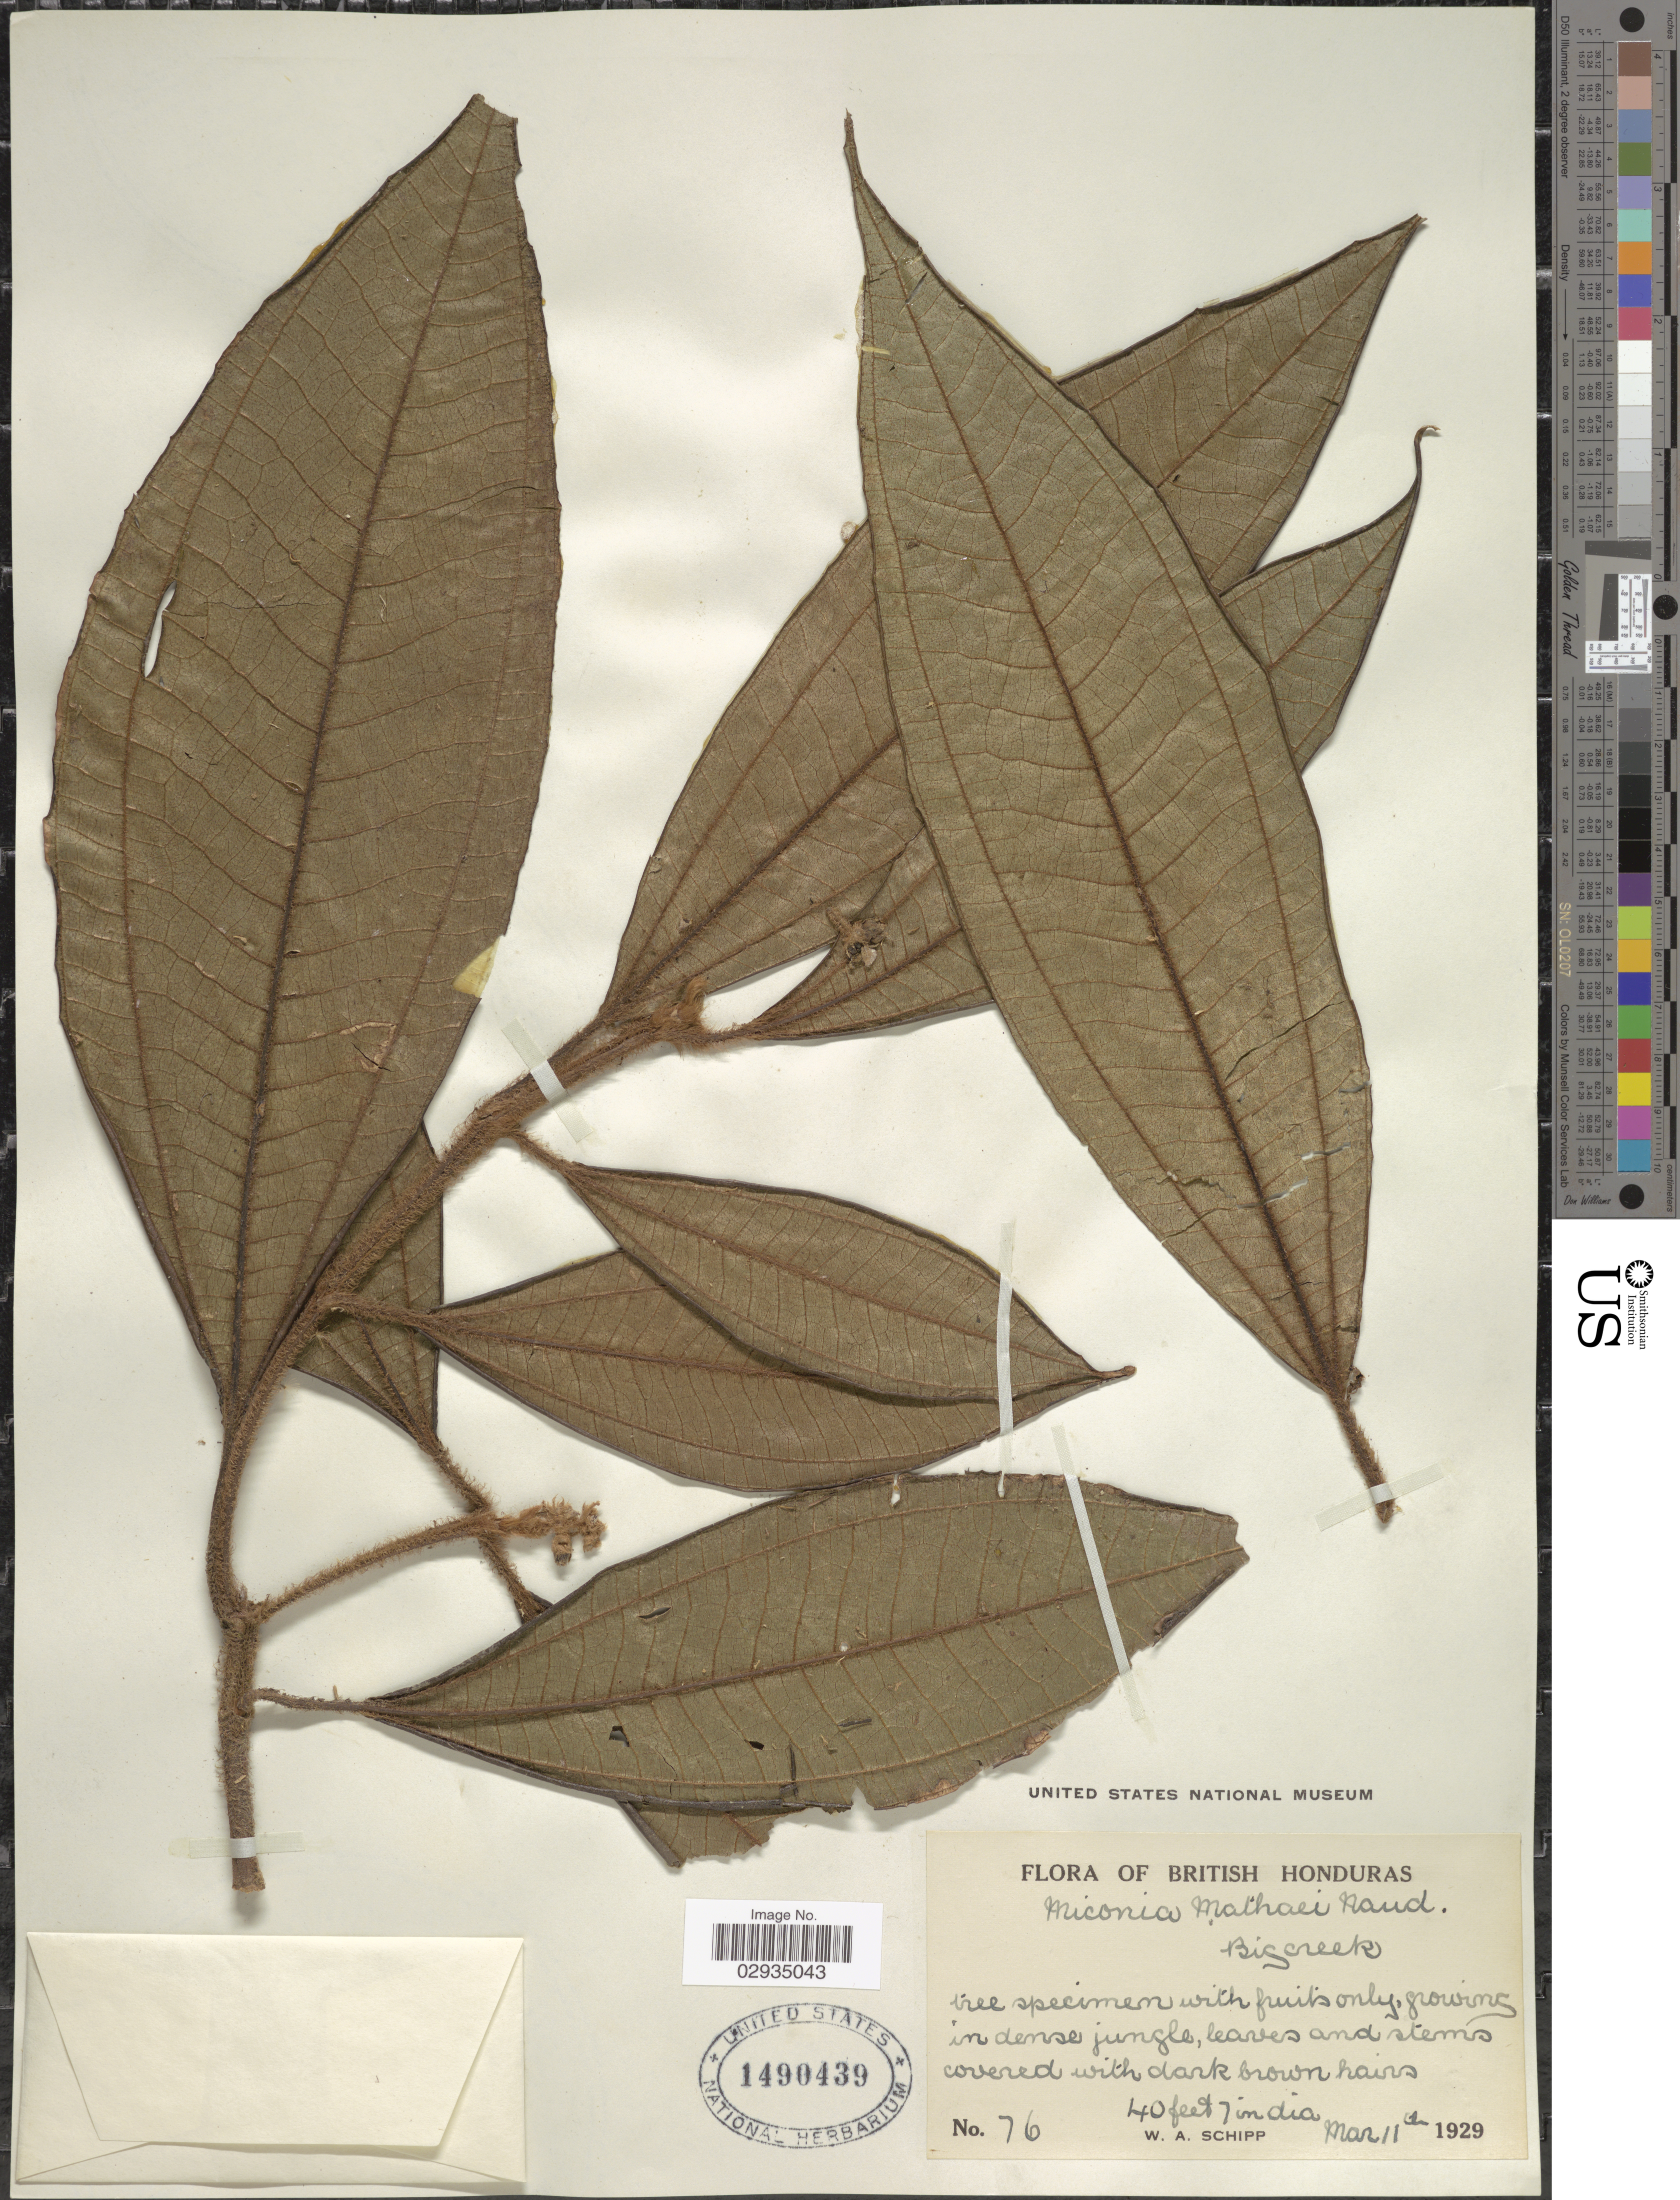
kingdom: Plantae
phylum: Tracheophyta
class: Magnoliopsida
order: Myrtales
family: Melastomataceae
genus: Miconia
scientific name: Miconia matthaei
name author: Naudin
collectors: W. Schipp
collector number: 76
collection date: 1929-03-11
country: Belize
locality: British Honduras. Big Creek.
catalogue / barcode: US 1490439